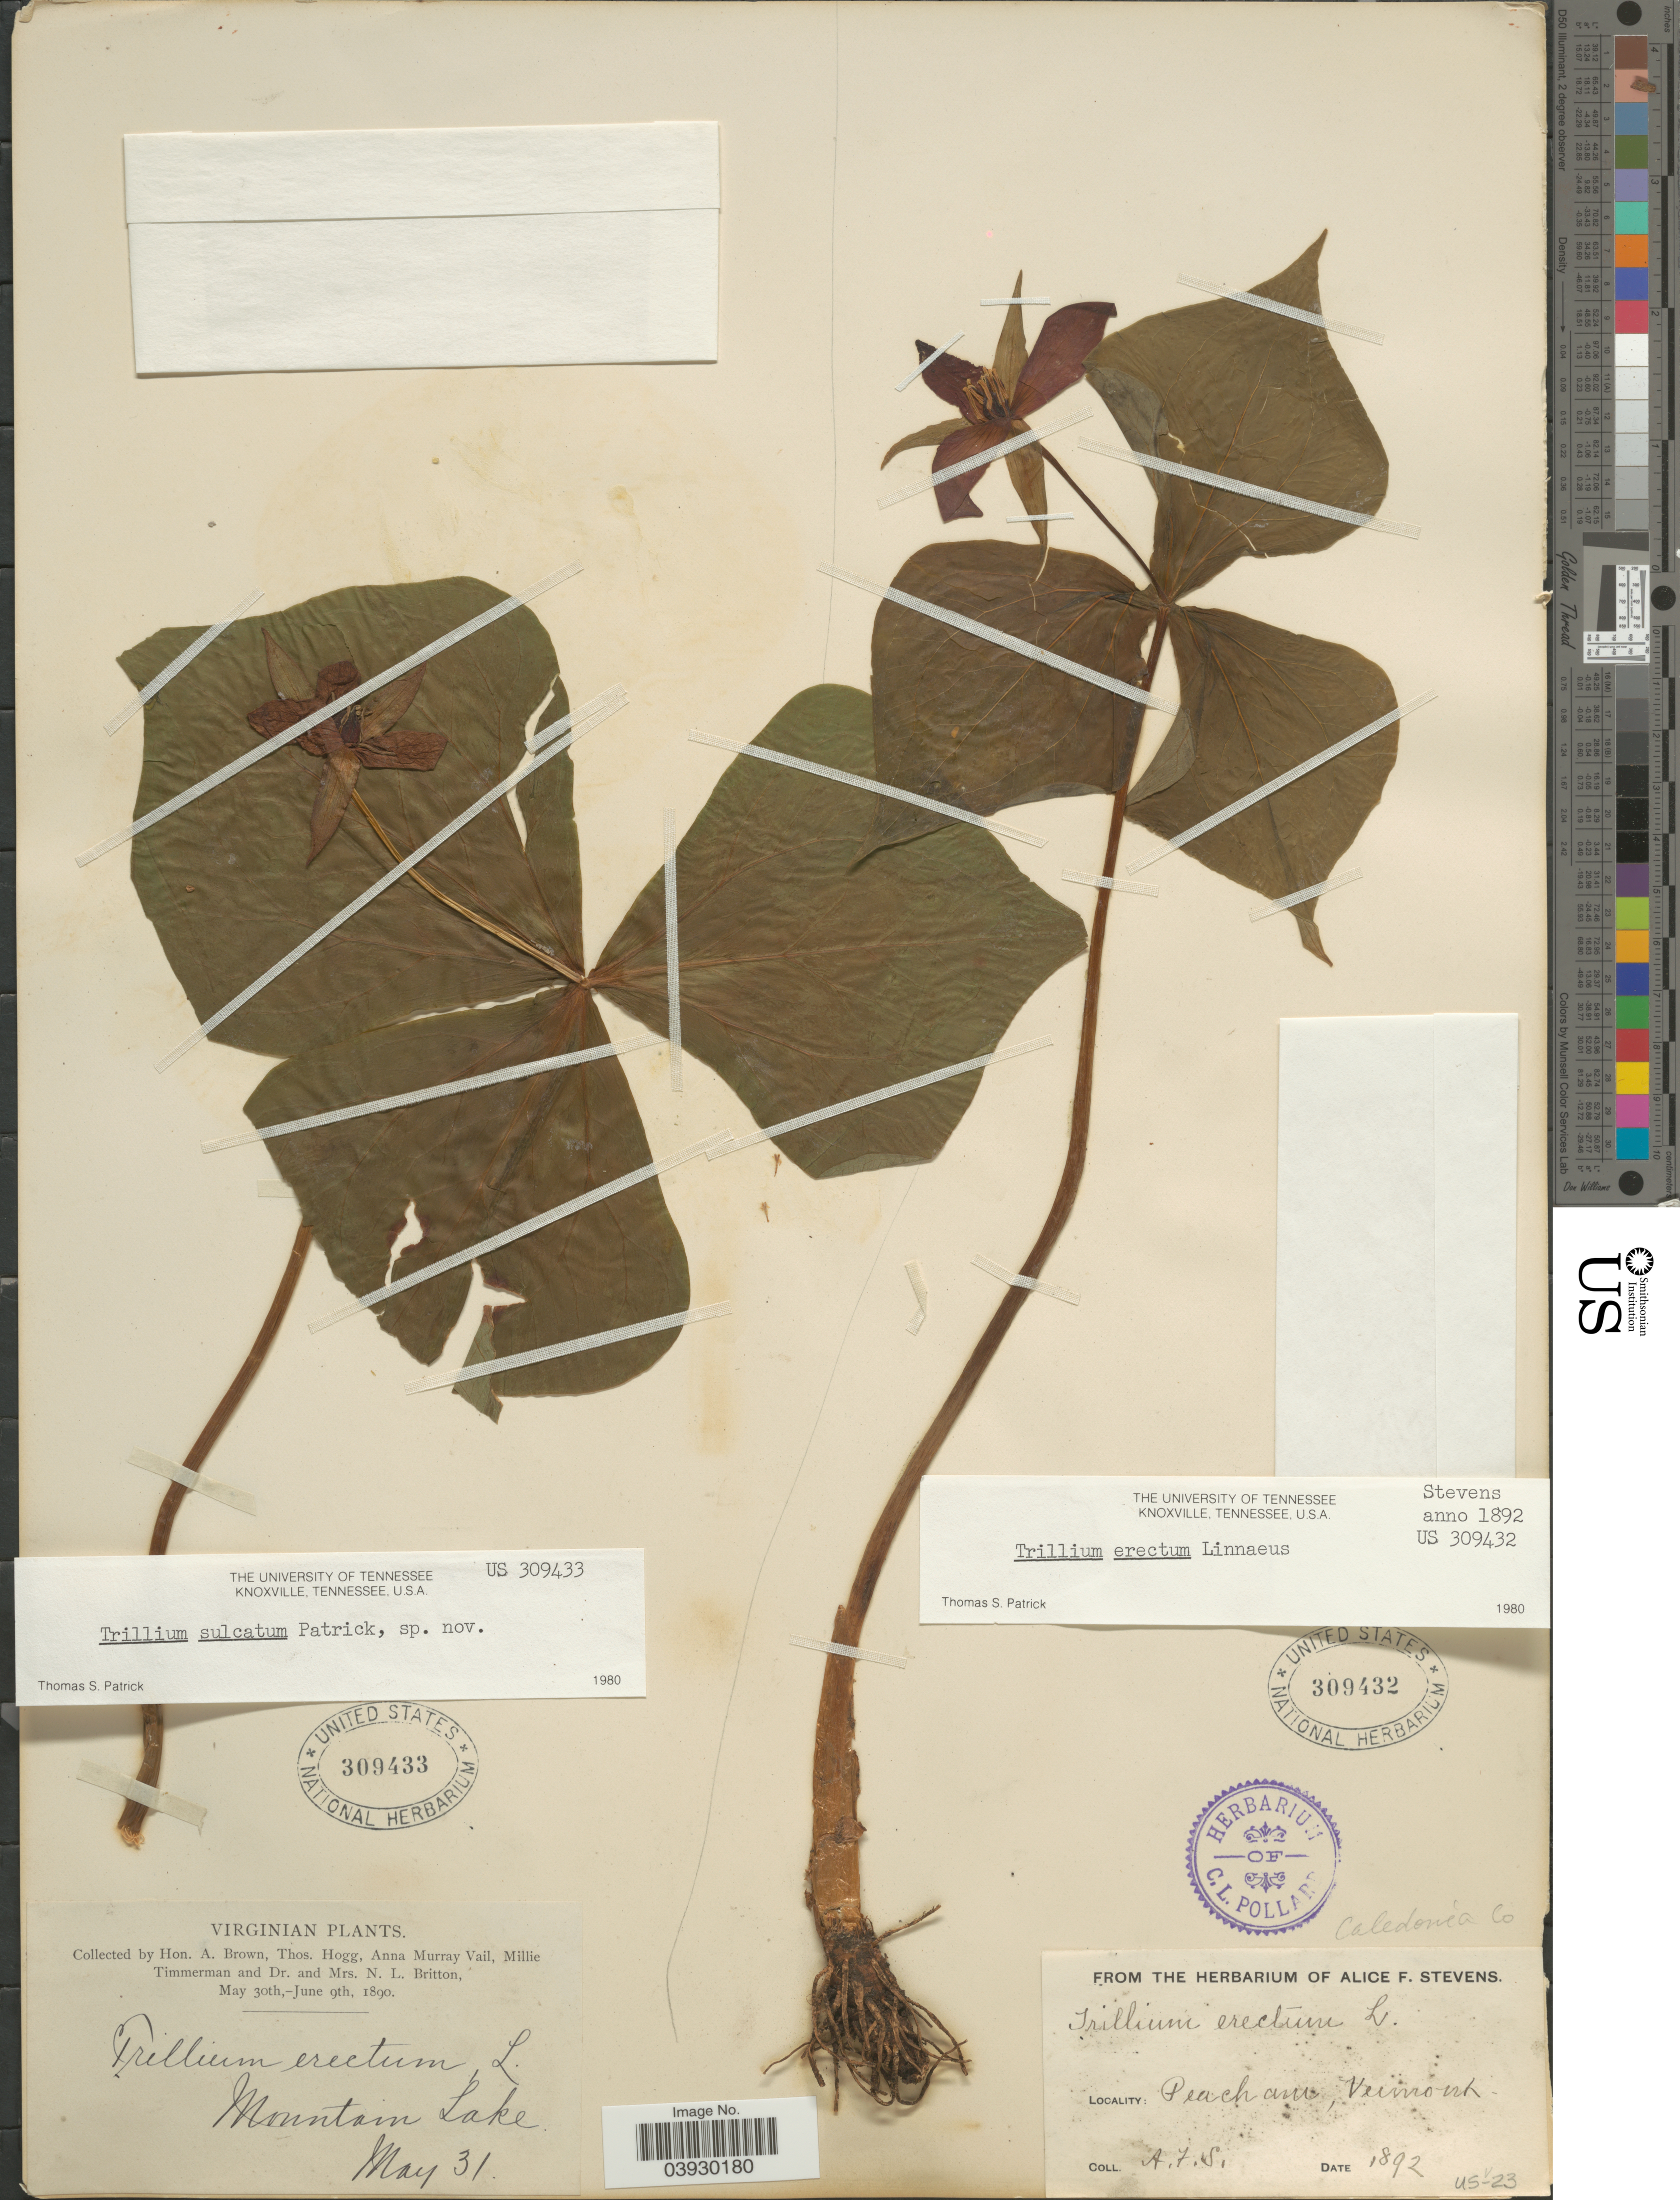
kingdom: Plantae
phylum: Tracheophyta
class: Liliopsida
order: Liliales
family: Melanthiaceae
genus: Trillium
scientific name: Trillium sulcatum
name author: T.S. Patrick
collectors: H. A. Brown, T. Hogg, A. Vail, M. Timmerman & et al.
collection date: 1890-05-31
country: United States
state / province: Virginia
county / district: Giles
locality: Mountain Lake.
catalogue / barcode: US 309433